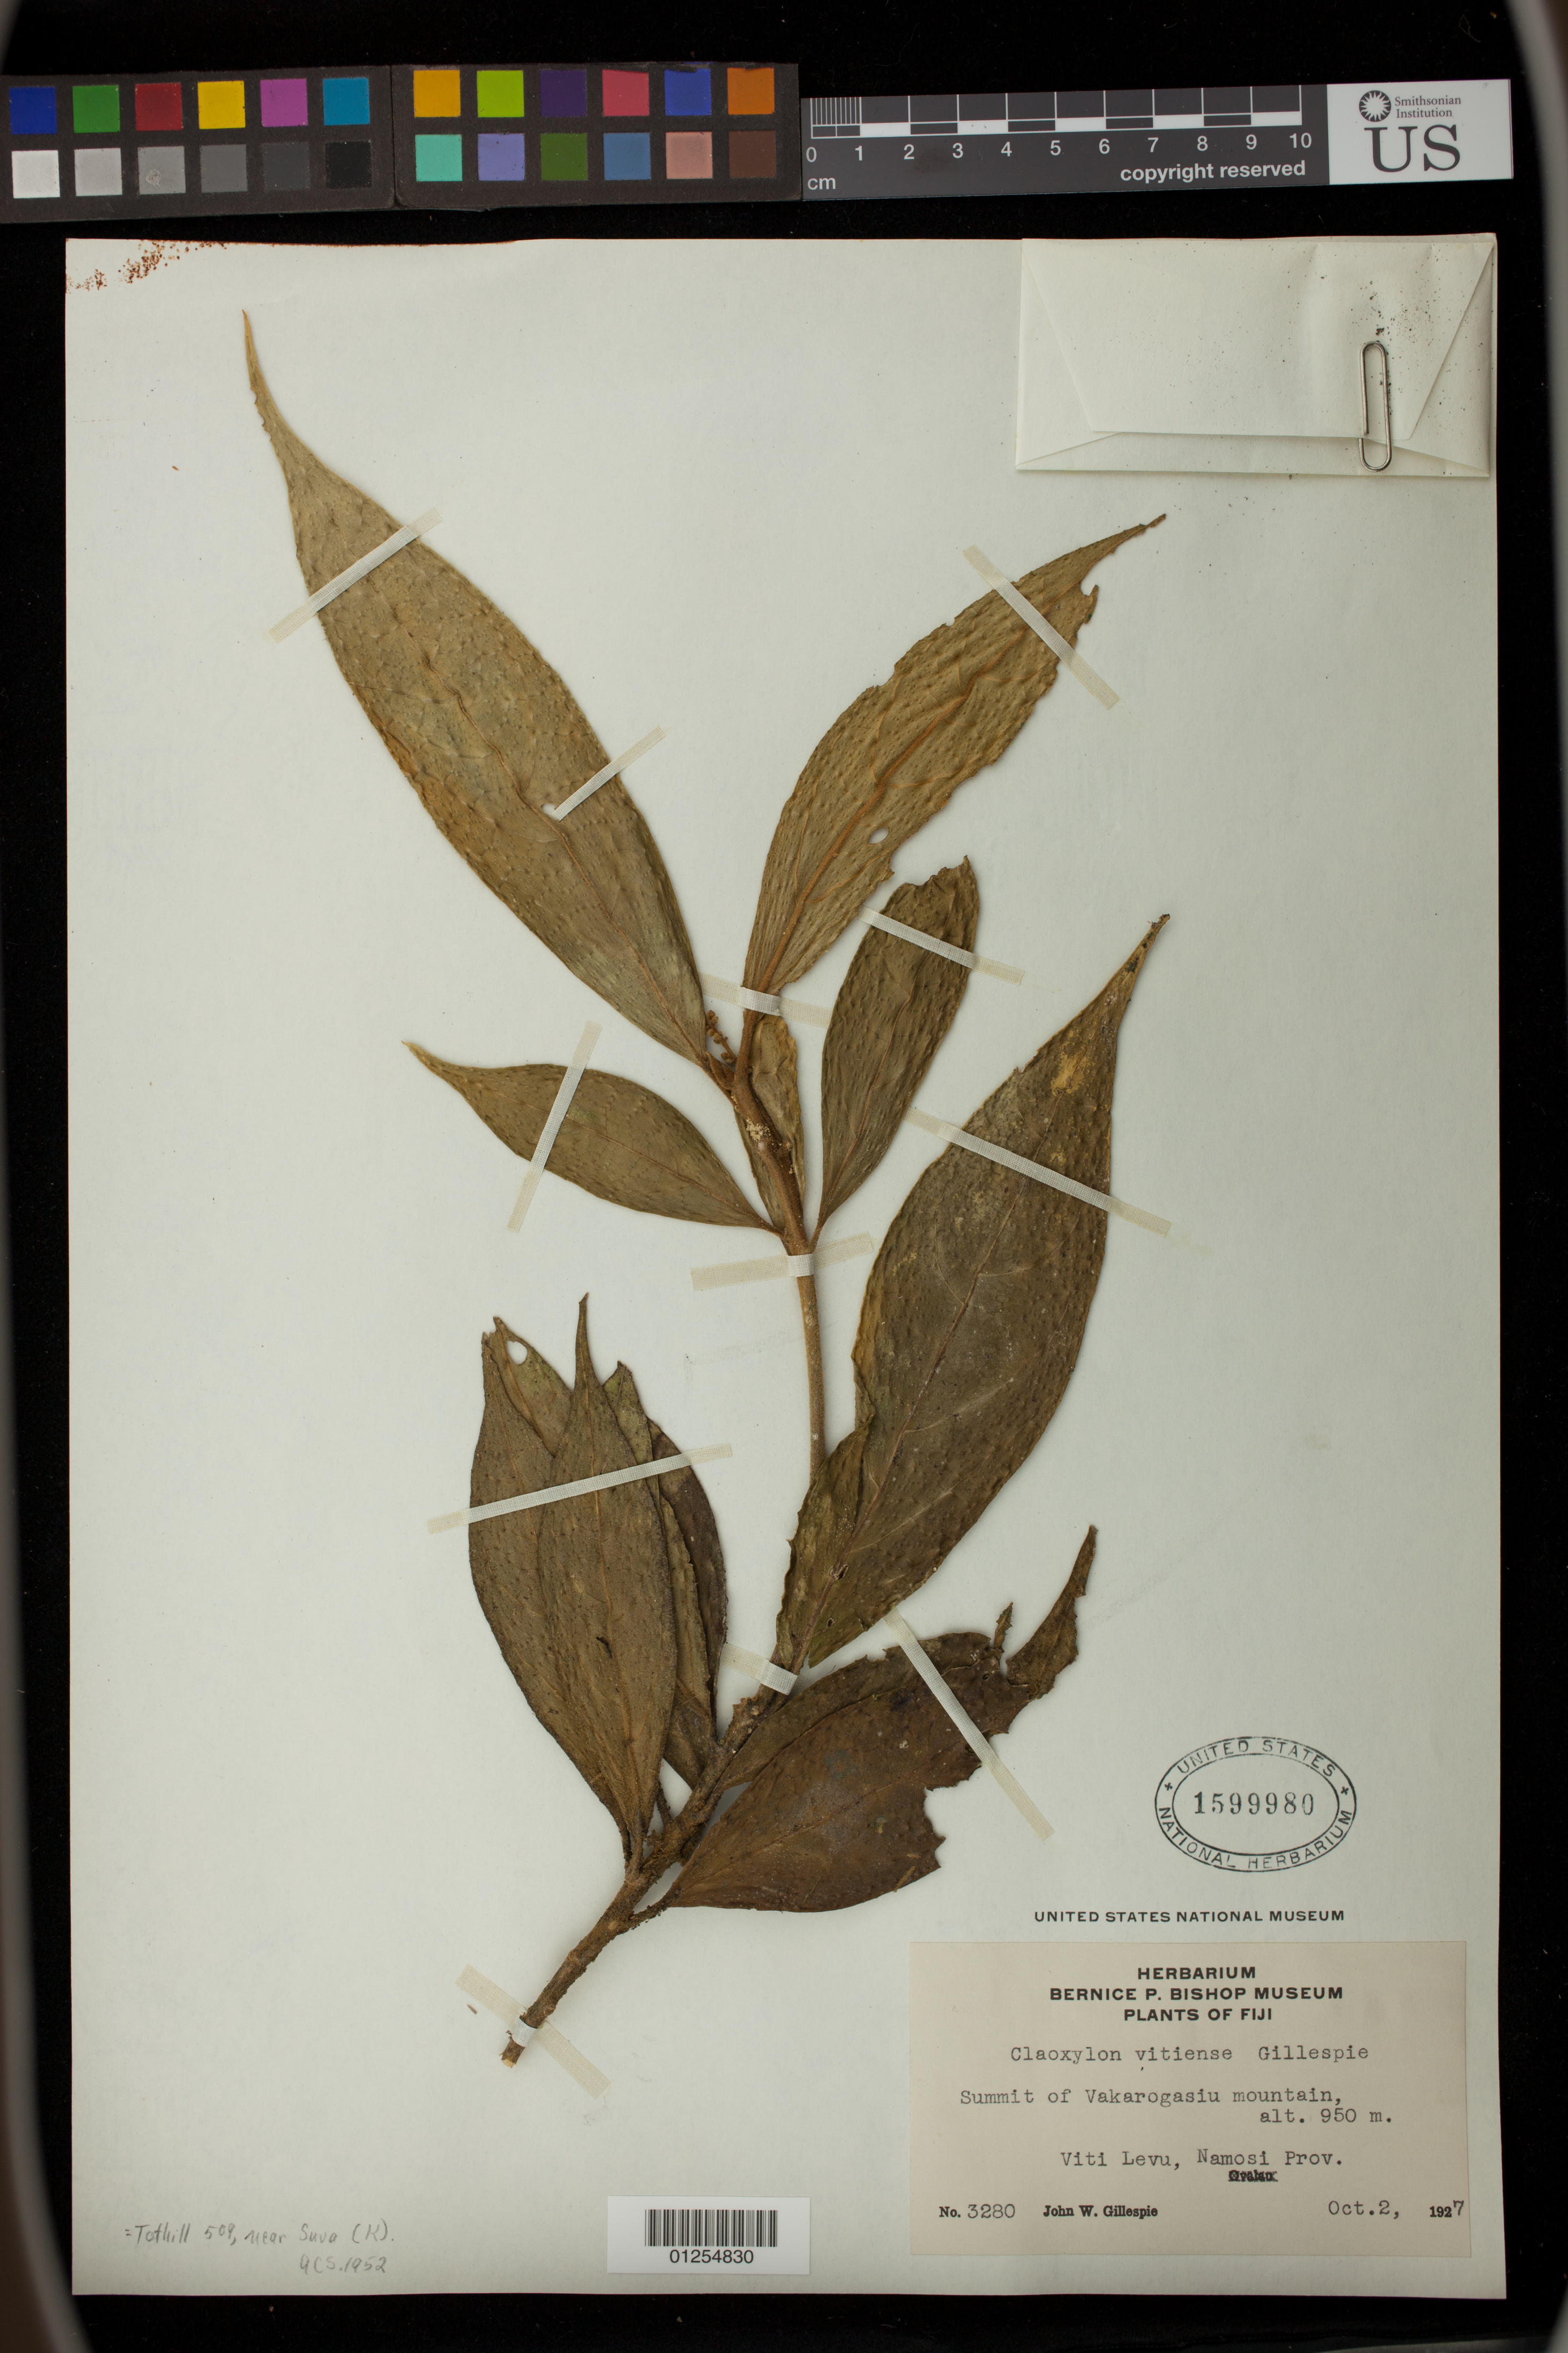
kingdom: Plantae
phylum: Tracheophyta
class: Magnoliopsida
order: Malpighiales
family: Euphorbiaceae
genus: Claoxylon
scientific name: Claoxylon vitiense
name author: Gillespie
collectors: J. W. Gillespie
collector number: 3280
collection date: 1927-10-02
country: Fiji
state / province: Central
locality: Summit of Vakarogasiu mountain,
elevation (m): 950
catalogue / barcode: US 1599980